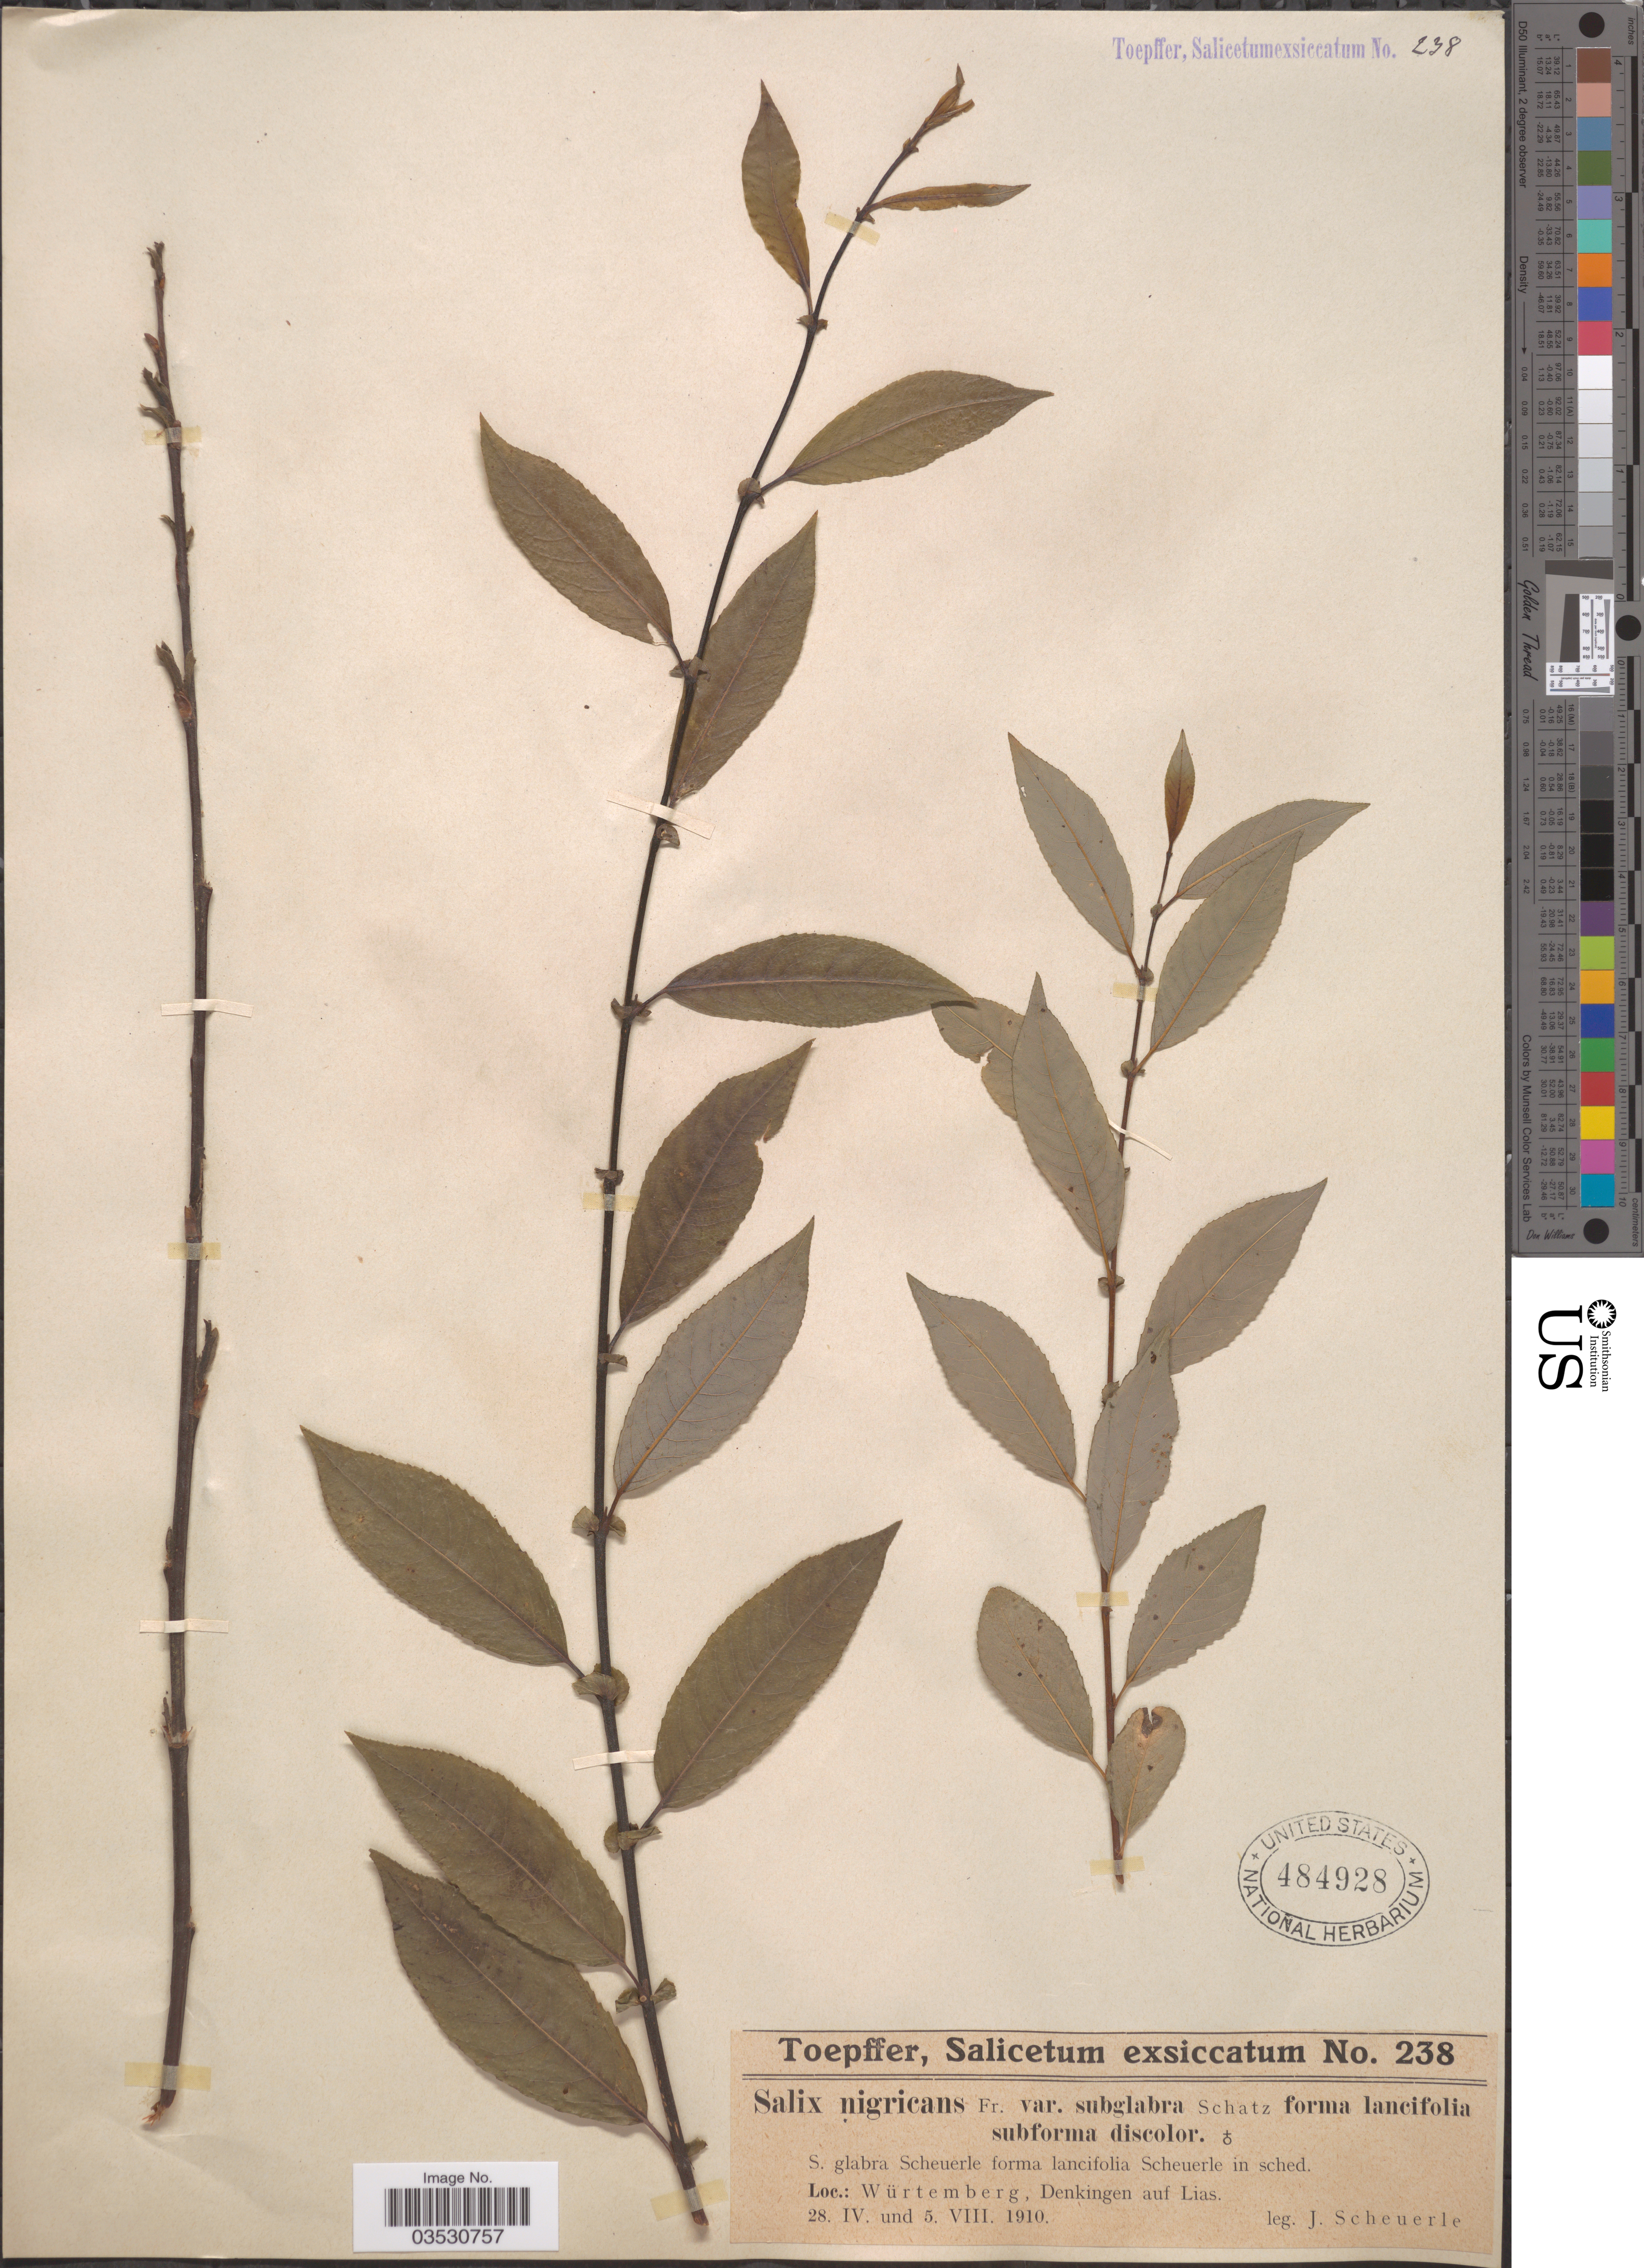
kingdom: Plantae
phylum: Tracheophyta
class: Magnoliopsida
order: Malpighiales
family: Salicaceae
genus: Salix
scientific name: Salix nigricans var. subglabra f. lancifolia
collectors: J. Scheuerle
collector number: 238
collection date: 1910-04-28/1910-08-05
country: Germany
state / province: Baden-Württemberg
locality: Würtemberg, Denkingen auf Lias.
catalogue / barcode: US 484928